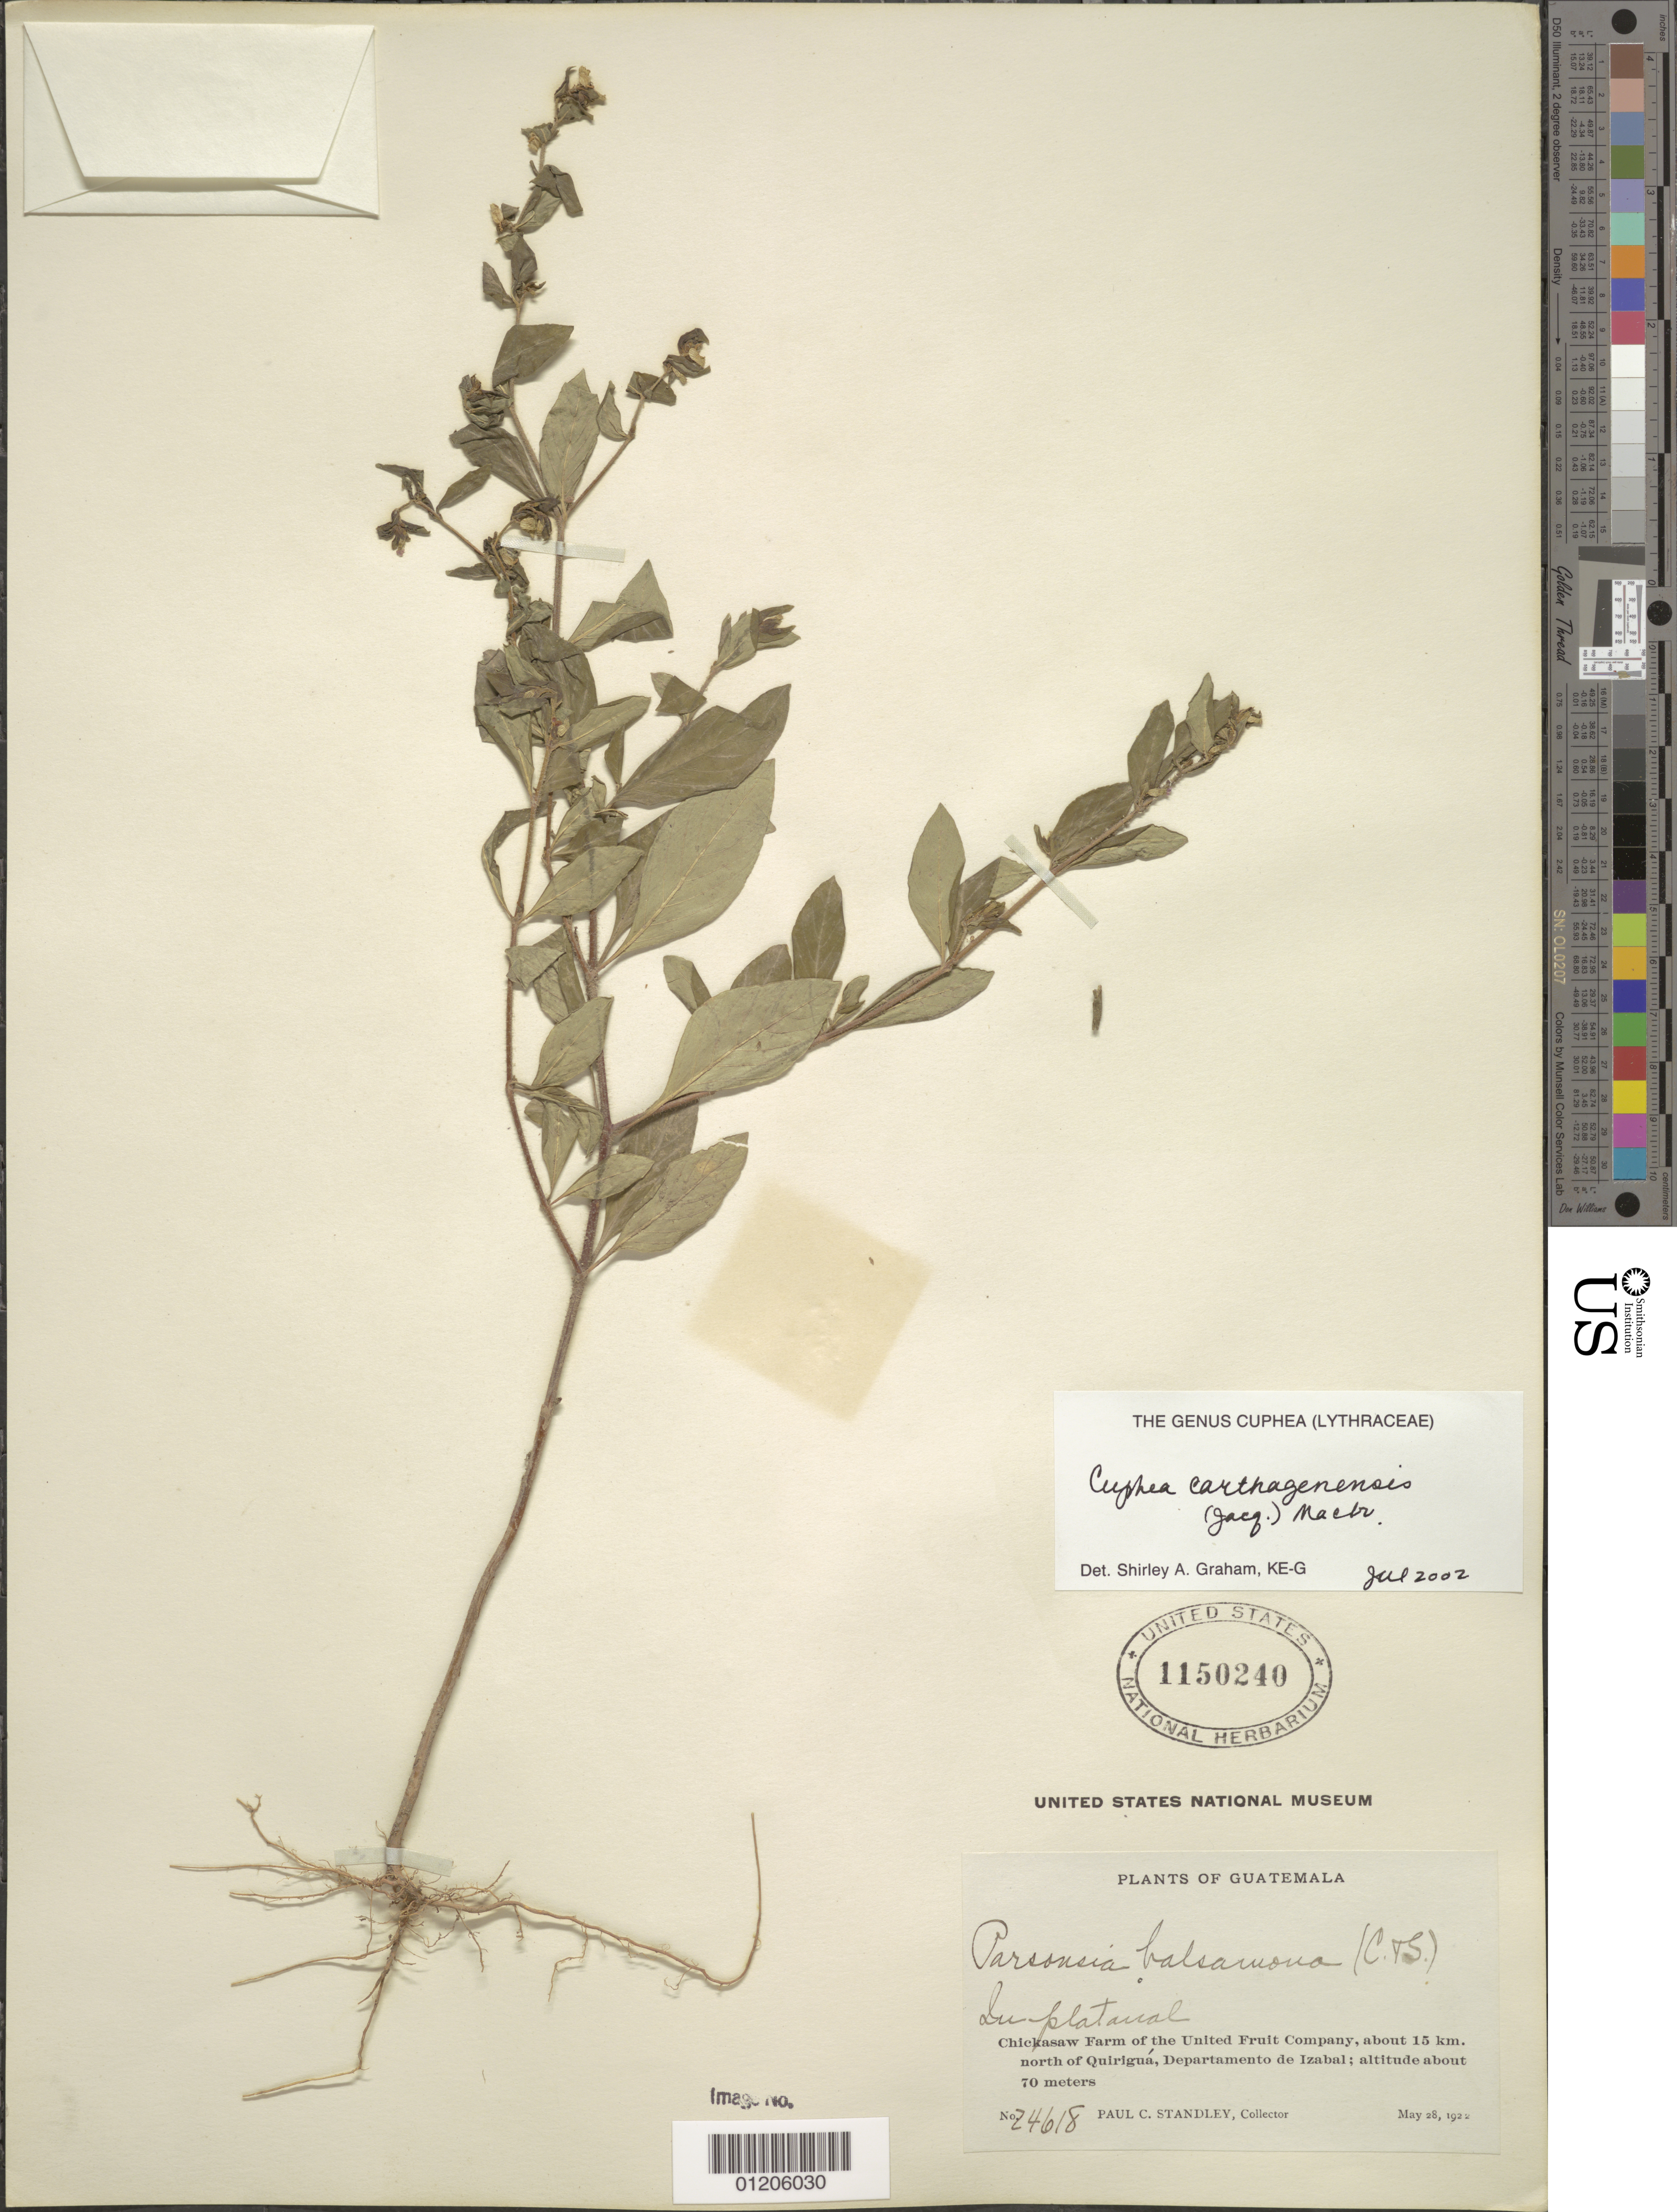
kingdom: Plantae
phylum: Tracheophyta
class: Magnoliopsida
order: Myrtales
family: Lythraceae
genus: Cuphea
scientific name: Cuphea carthagenensis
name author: (Jacq.) J.F. Macbr.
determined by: Graham, S.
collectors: P. C. Standley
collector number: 24618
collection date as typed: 28 May 1922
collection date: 1922-05-28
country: Guatemala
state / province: Izabal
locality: Chickasaw Farm of the United Fruit Company, about 15 km. N of Quirigua.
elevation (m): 70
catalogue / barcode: US 1150240